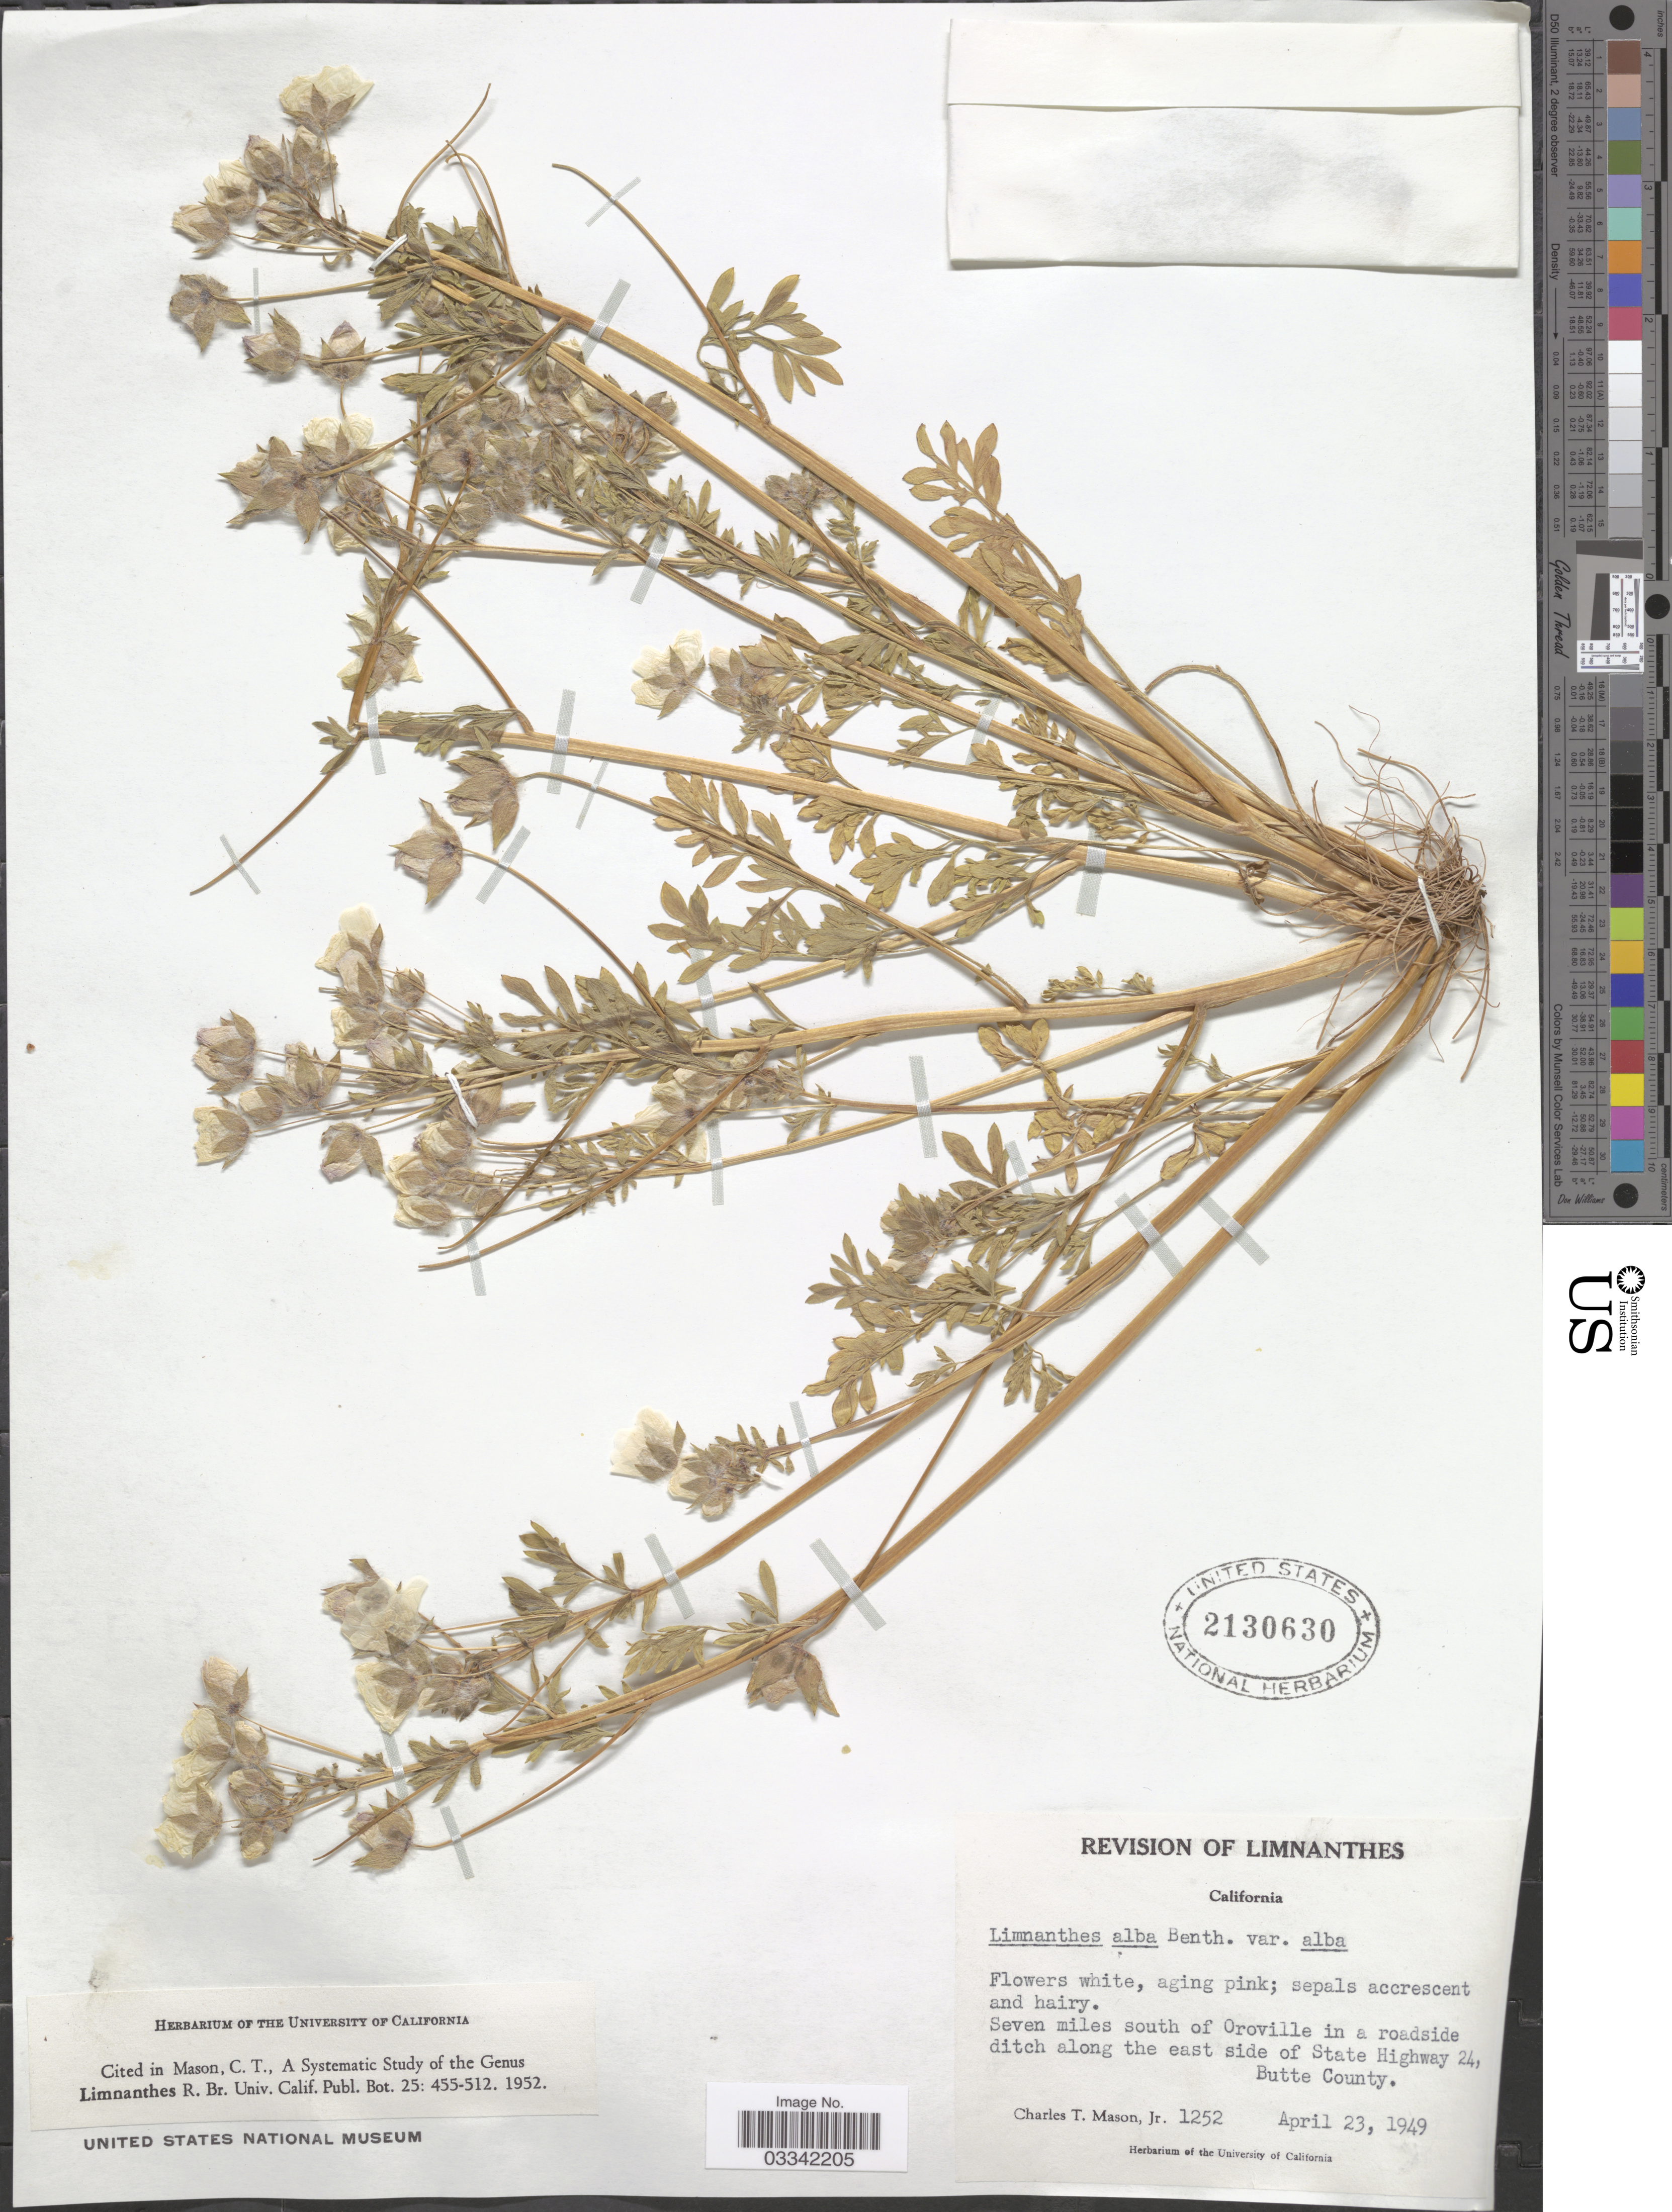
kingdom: Plantae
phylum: Tracheophyta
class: Magnoliopsida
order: Brassicales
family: Limnanthaceae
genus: Limnanthes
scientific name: Limnanthes alba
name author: Hartw. ex Benth.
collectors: C. Mason Jr.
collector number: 1252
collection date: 1949-04-23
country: United States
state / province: California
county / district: Butte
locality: Seven miles south of Oroville in a roadside ditch along the east side of State Highway 24, Butte County.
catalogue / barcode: US 2130630